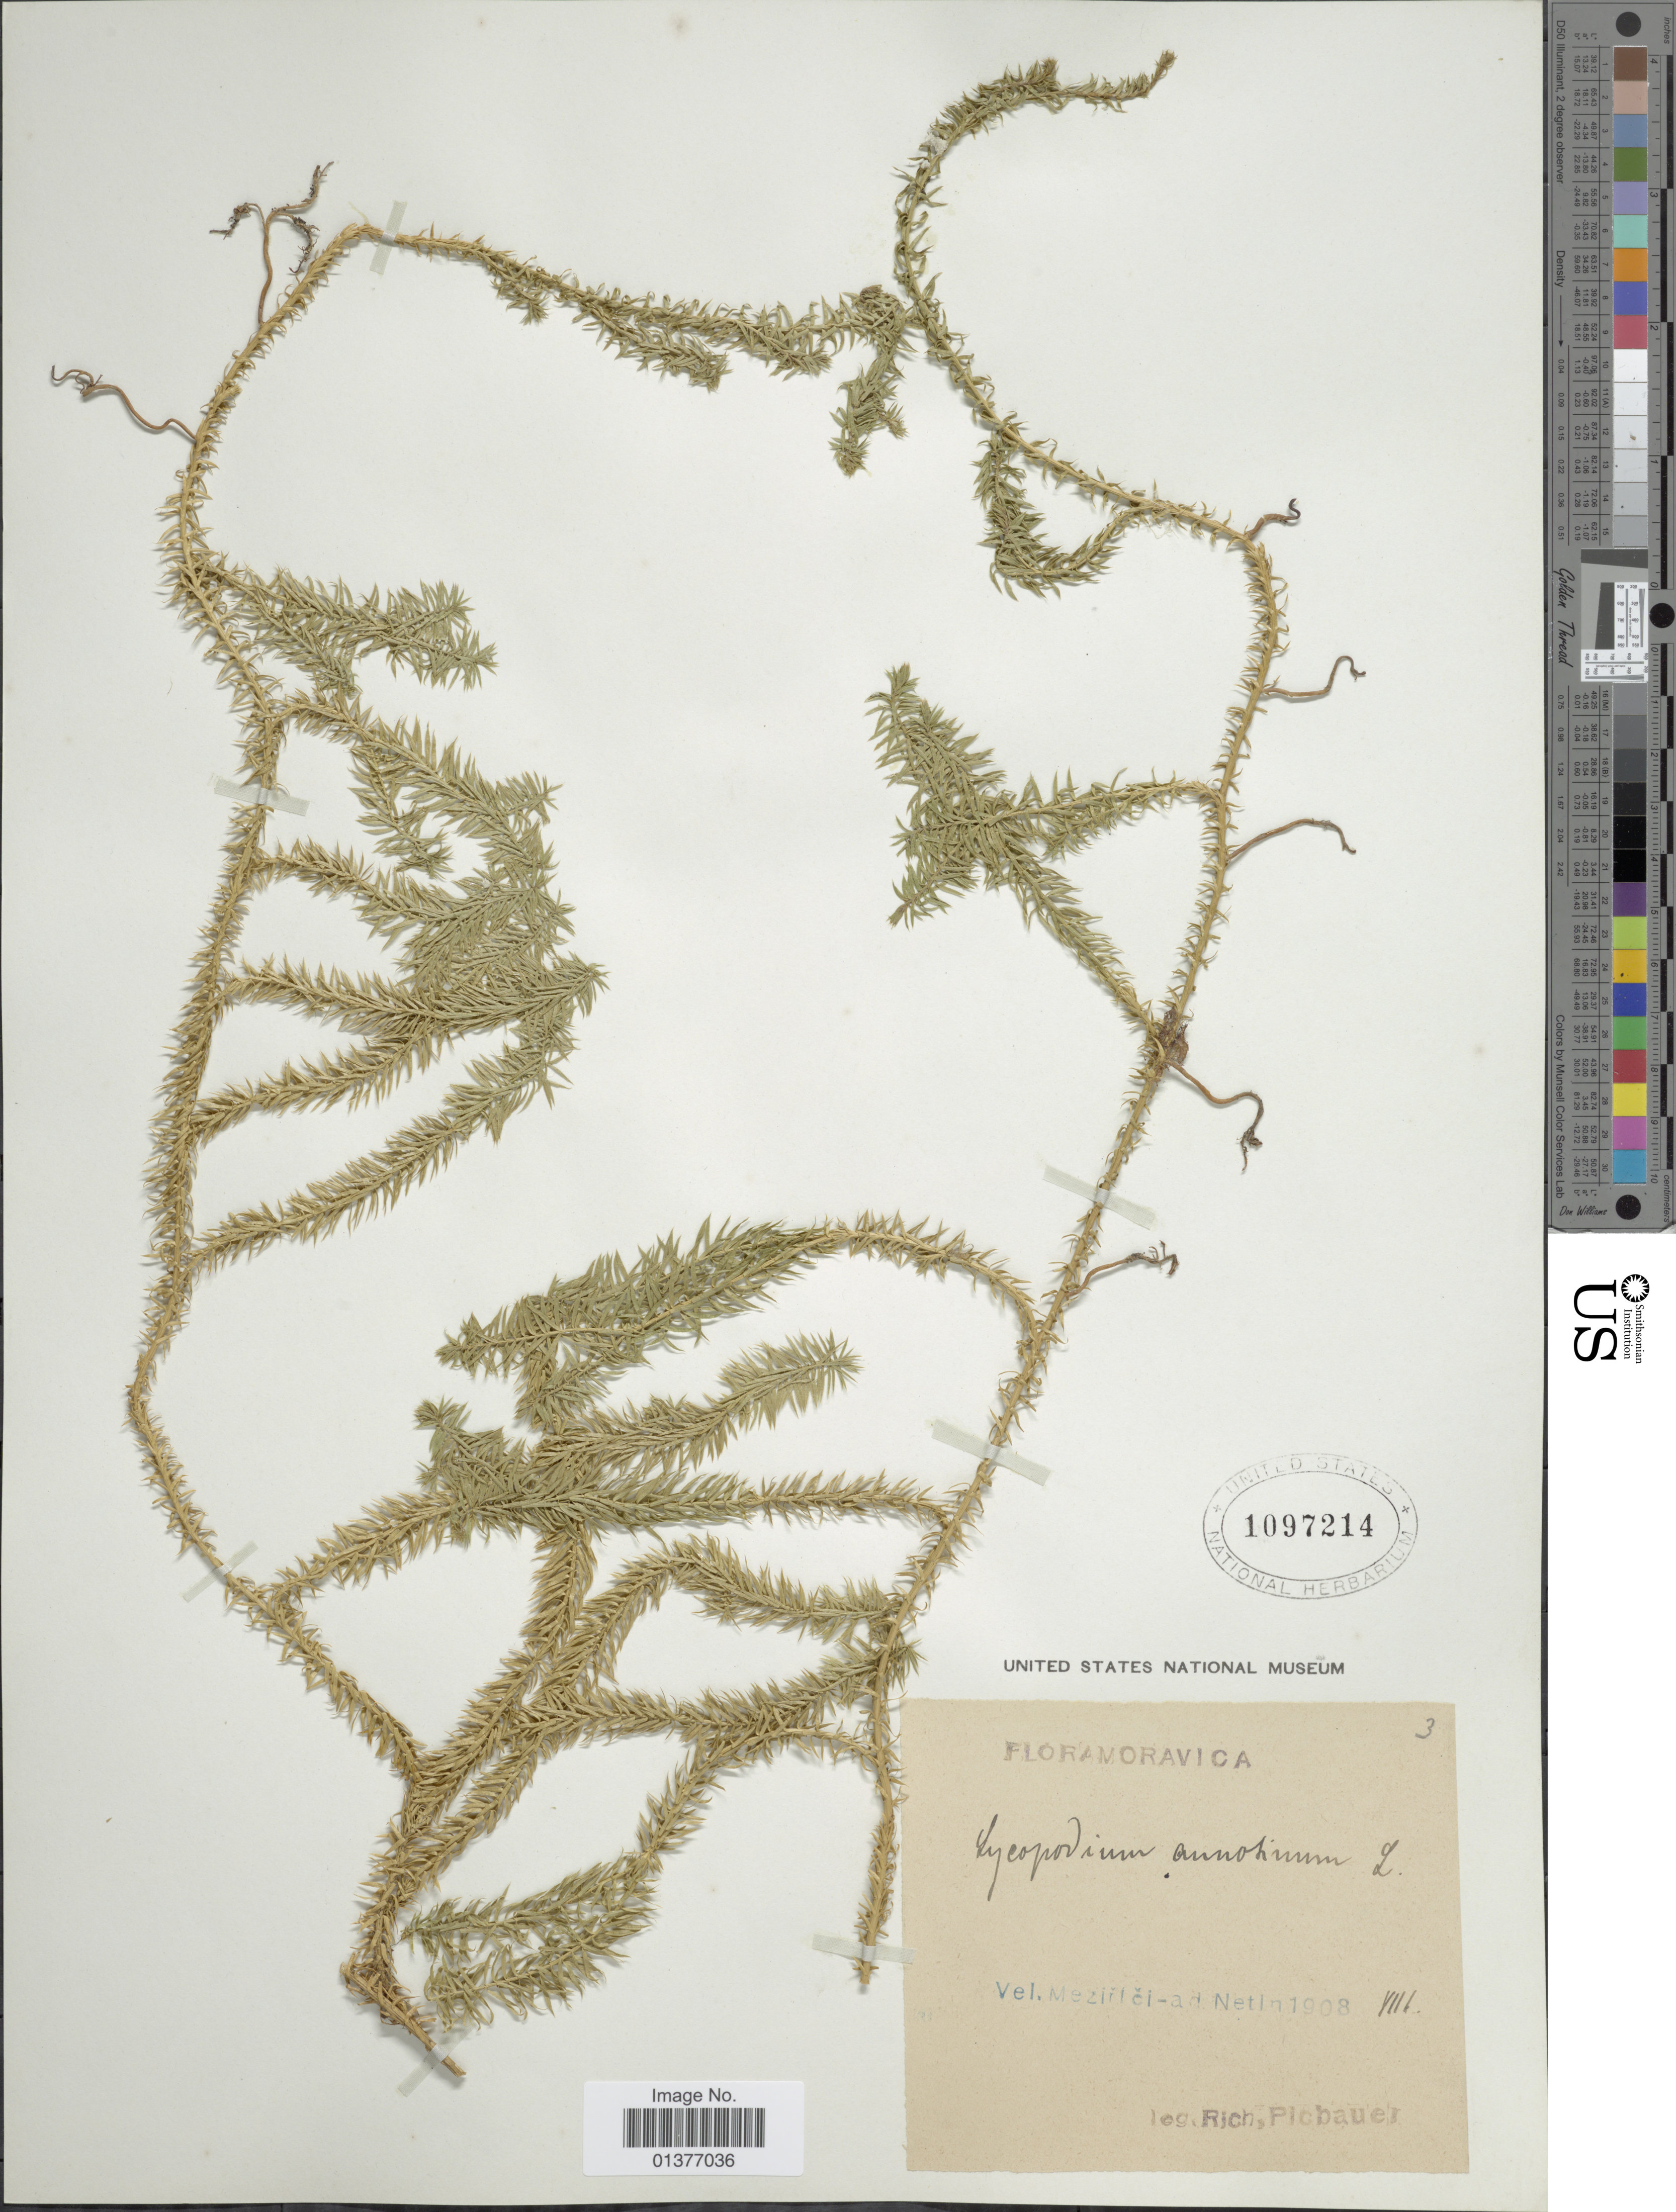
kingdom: Plantae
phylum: Tracheophyta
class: Lycopodiopsida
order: Lycopodiales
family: Lycopodiaceae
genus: Spinulum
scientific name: Spinulum annotinum subsp. annotinum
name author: (L.) A. Haines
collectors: R. Picbauer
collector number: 3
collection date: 1908-08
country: Czechia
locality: Moravica, Vel Mezirlei-ad Netin [interpreted]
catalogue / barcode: US 1097214